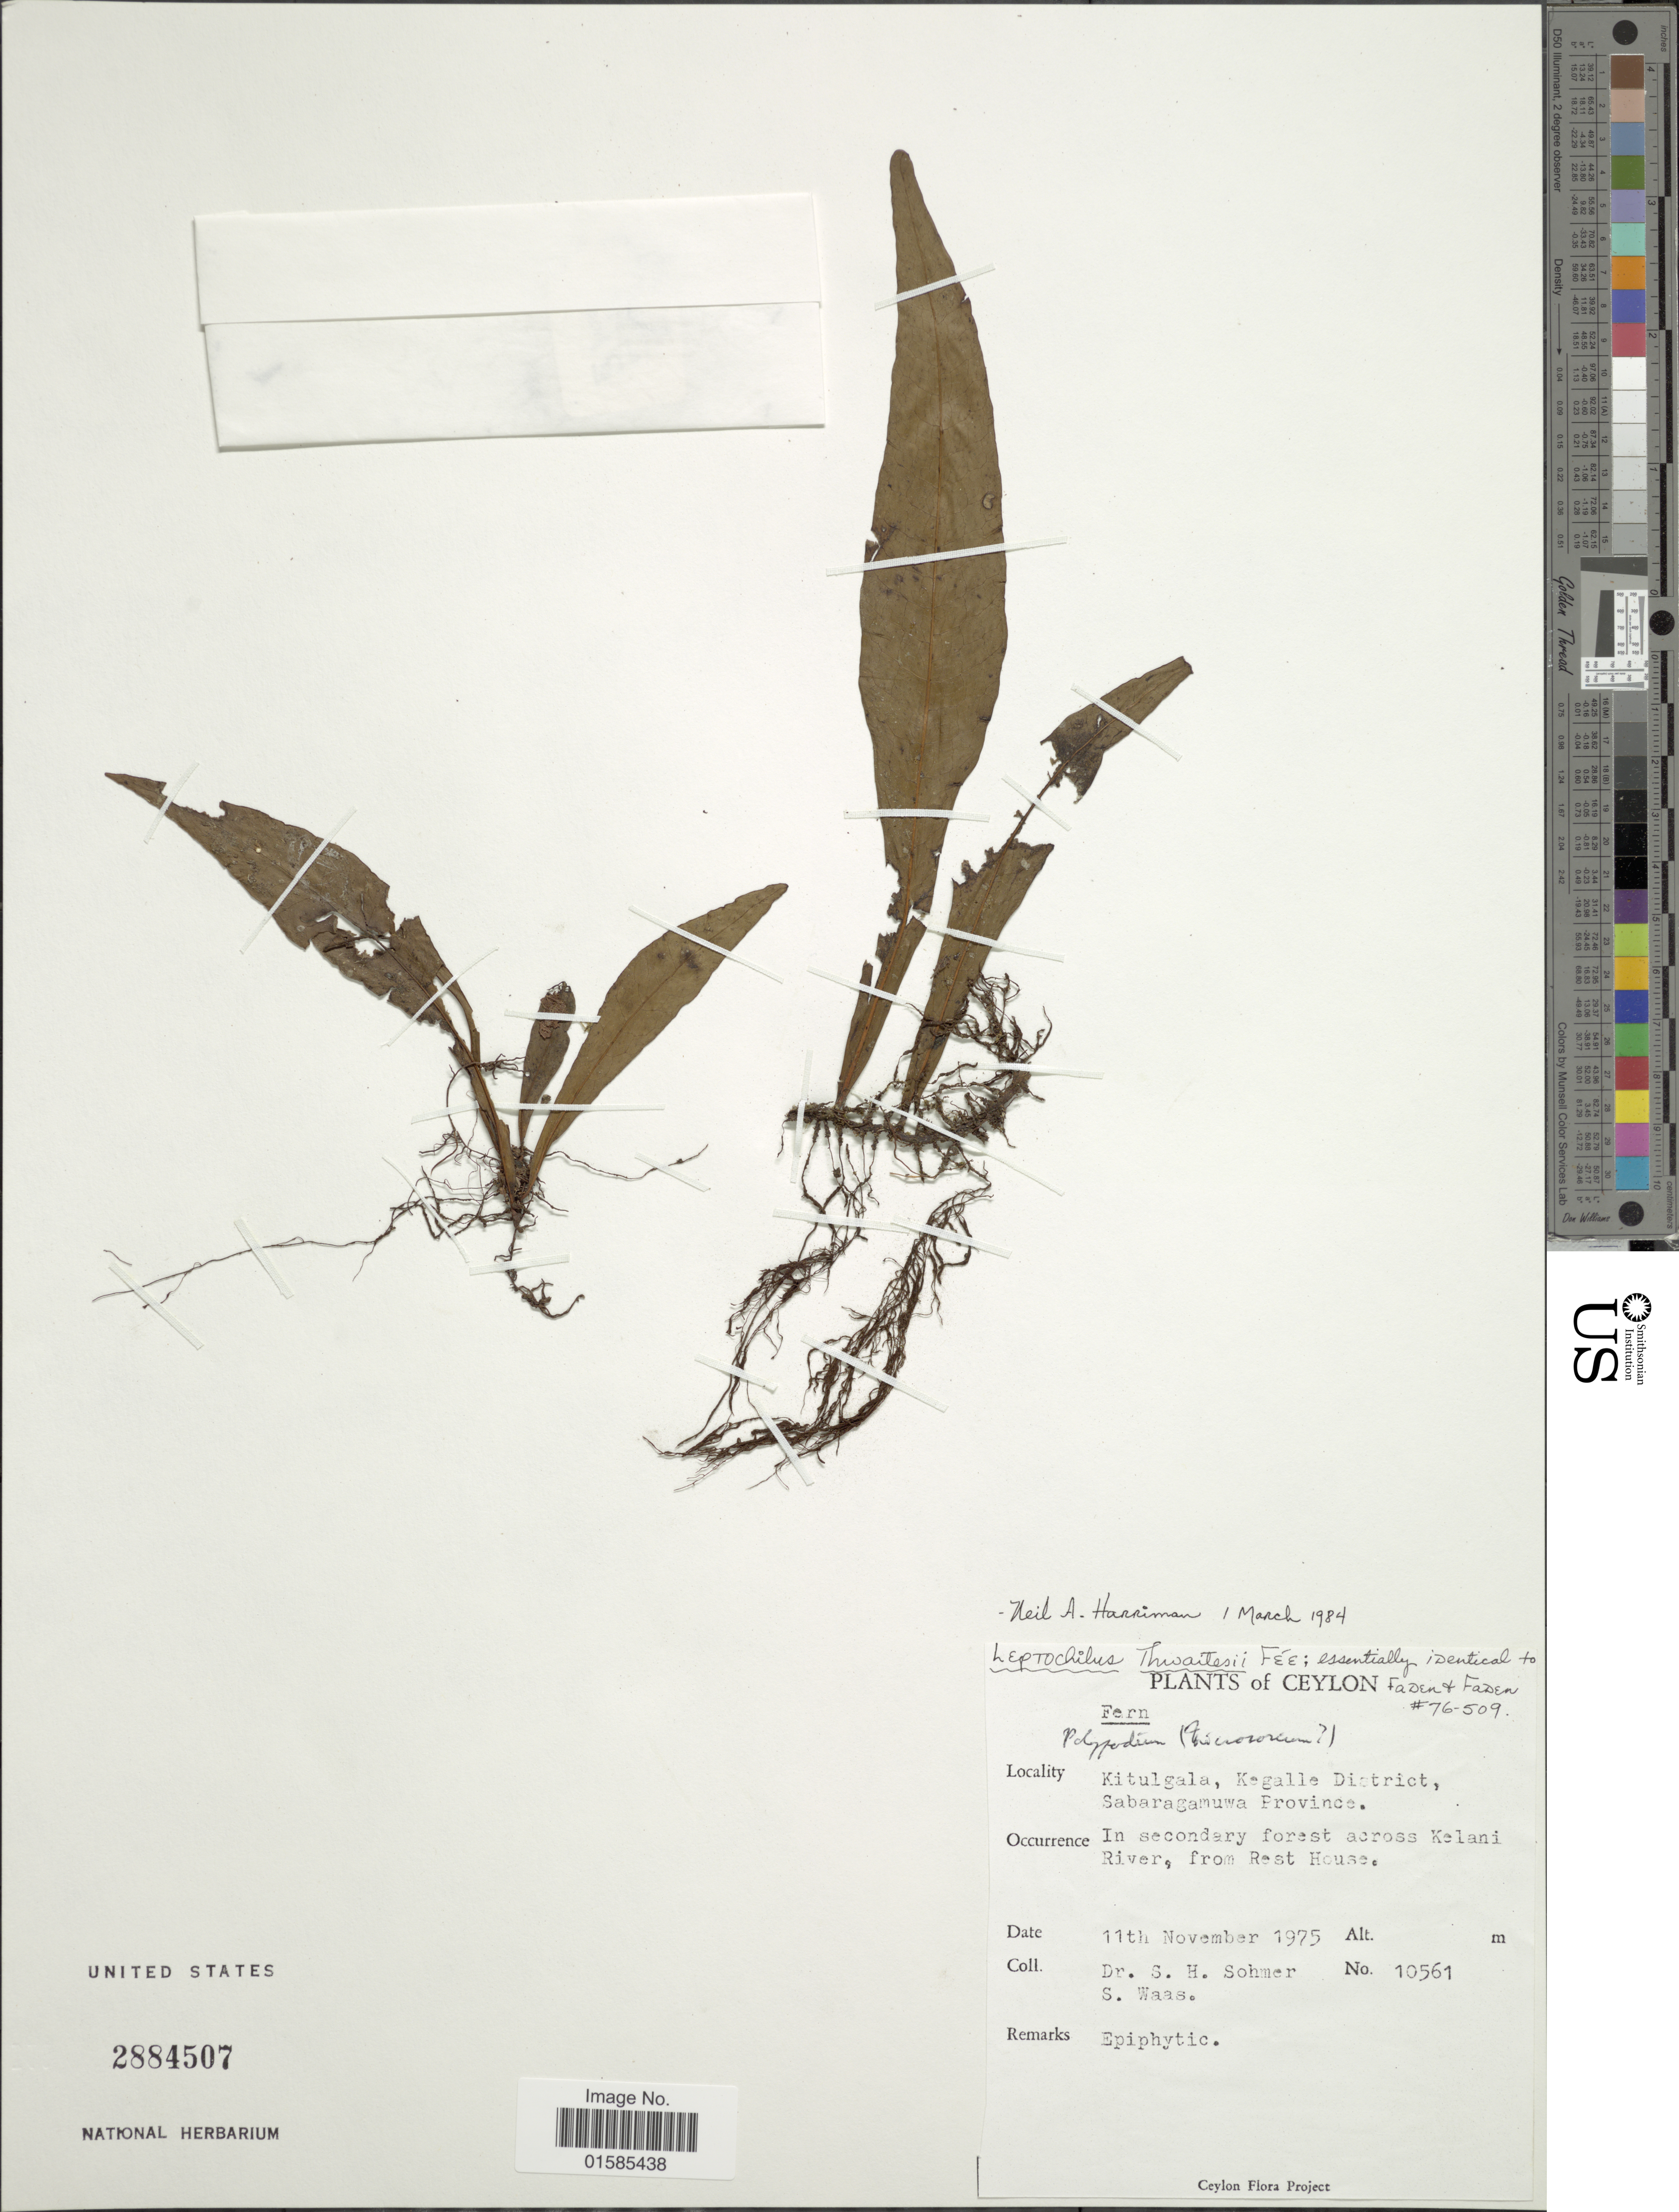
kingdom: Plantae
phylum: Tracheophyta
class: Polypodiopsida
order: Polypodiales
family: Polypodiaceae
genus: Leptochilus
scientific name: Leptochilus thwaitesianus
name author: Fée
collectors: S. H. Sohmer & S. Waas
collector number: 10561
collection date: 1975-11-11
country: Sri Lanka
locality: Ceylon, Kitulgala, Kegalle District, Sabaragamuwa Province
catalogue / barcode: US 2884507